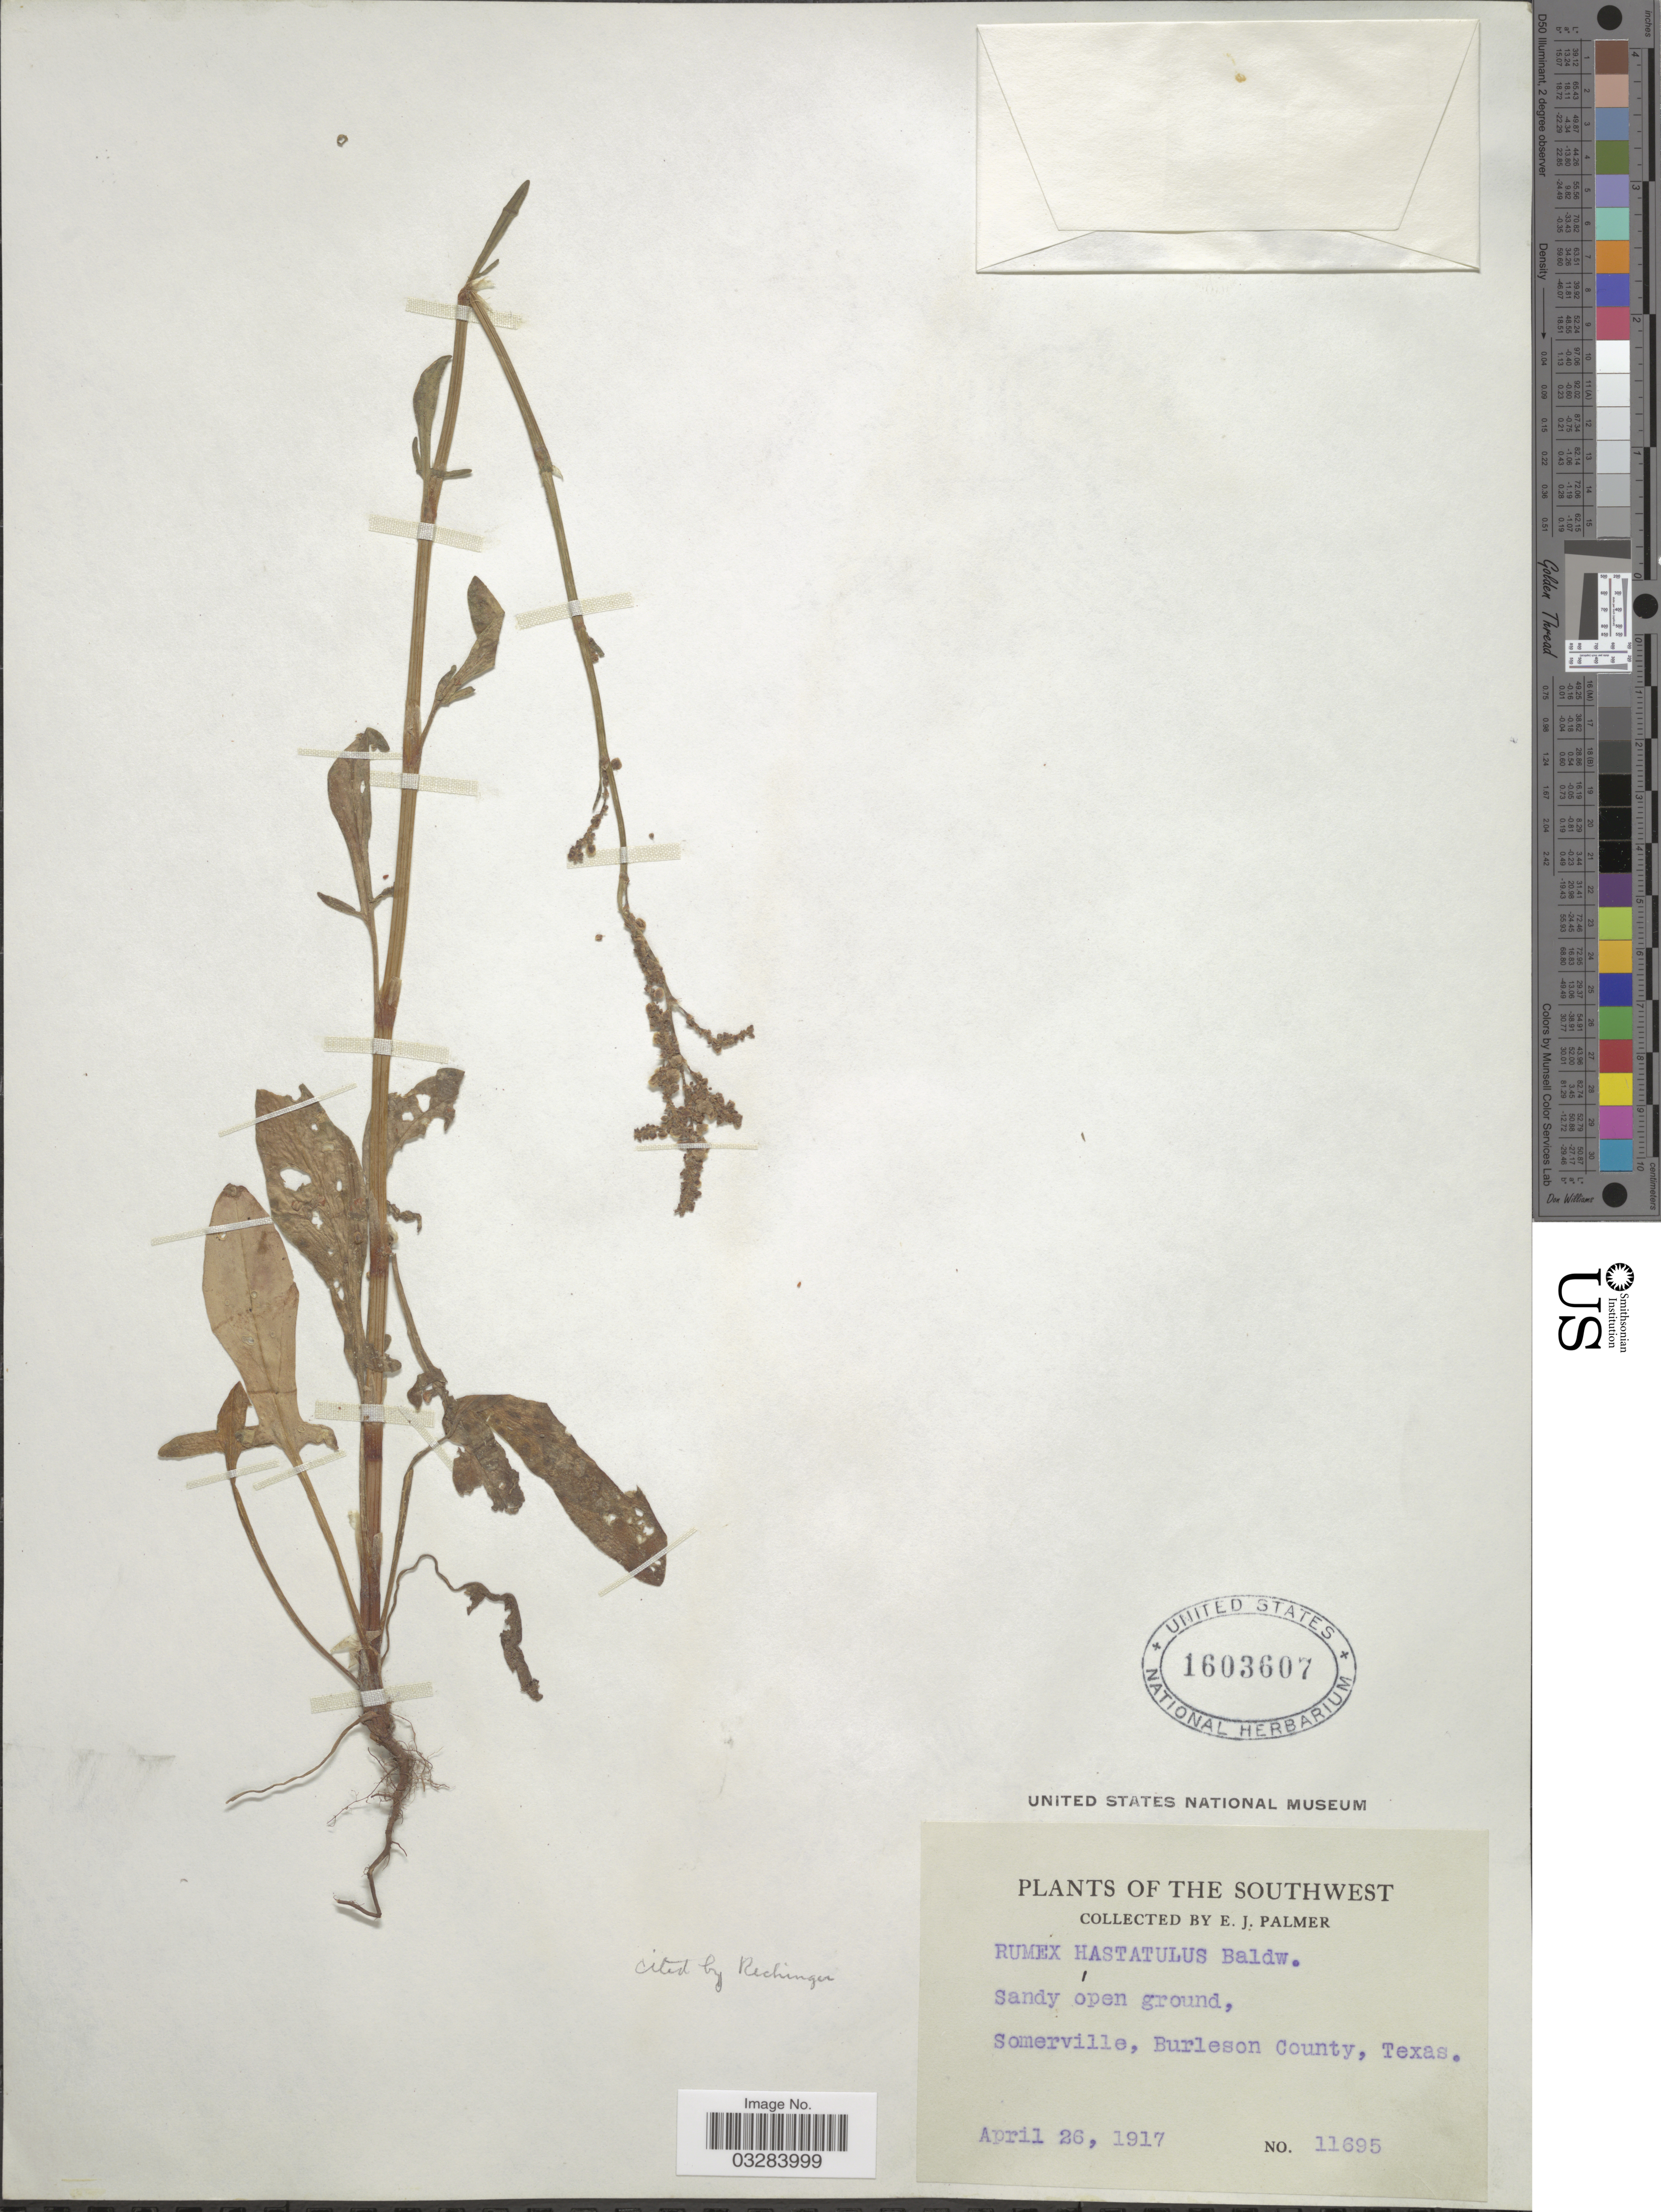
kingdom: Plantae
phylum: Tracheophyta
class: Magnoliopsida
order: Caryophyllales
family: Polygonaceae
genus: Rumex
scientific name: Rumex hastatulus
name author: Baldwin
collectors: E. J. Palmer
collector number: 11695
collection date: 1917-04-26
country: United States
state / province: Texas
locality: The Southwest. Somerville, Burleson County.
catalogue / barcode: US 1603607